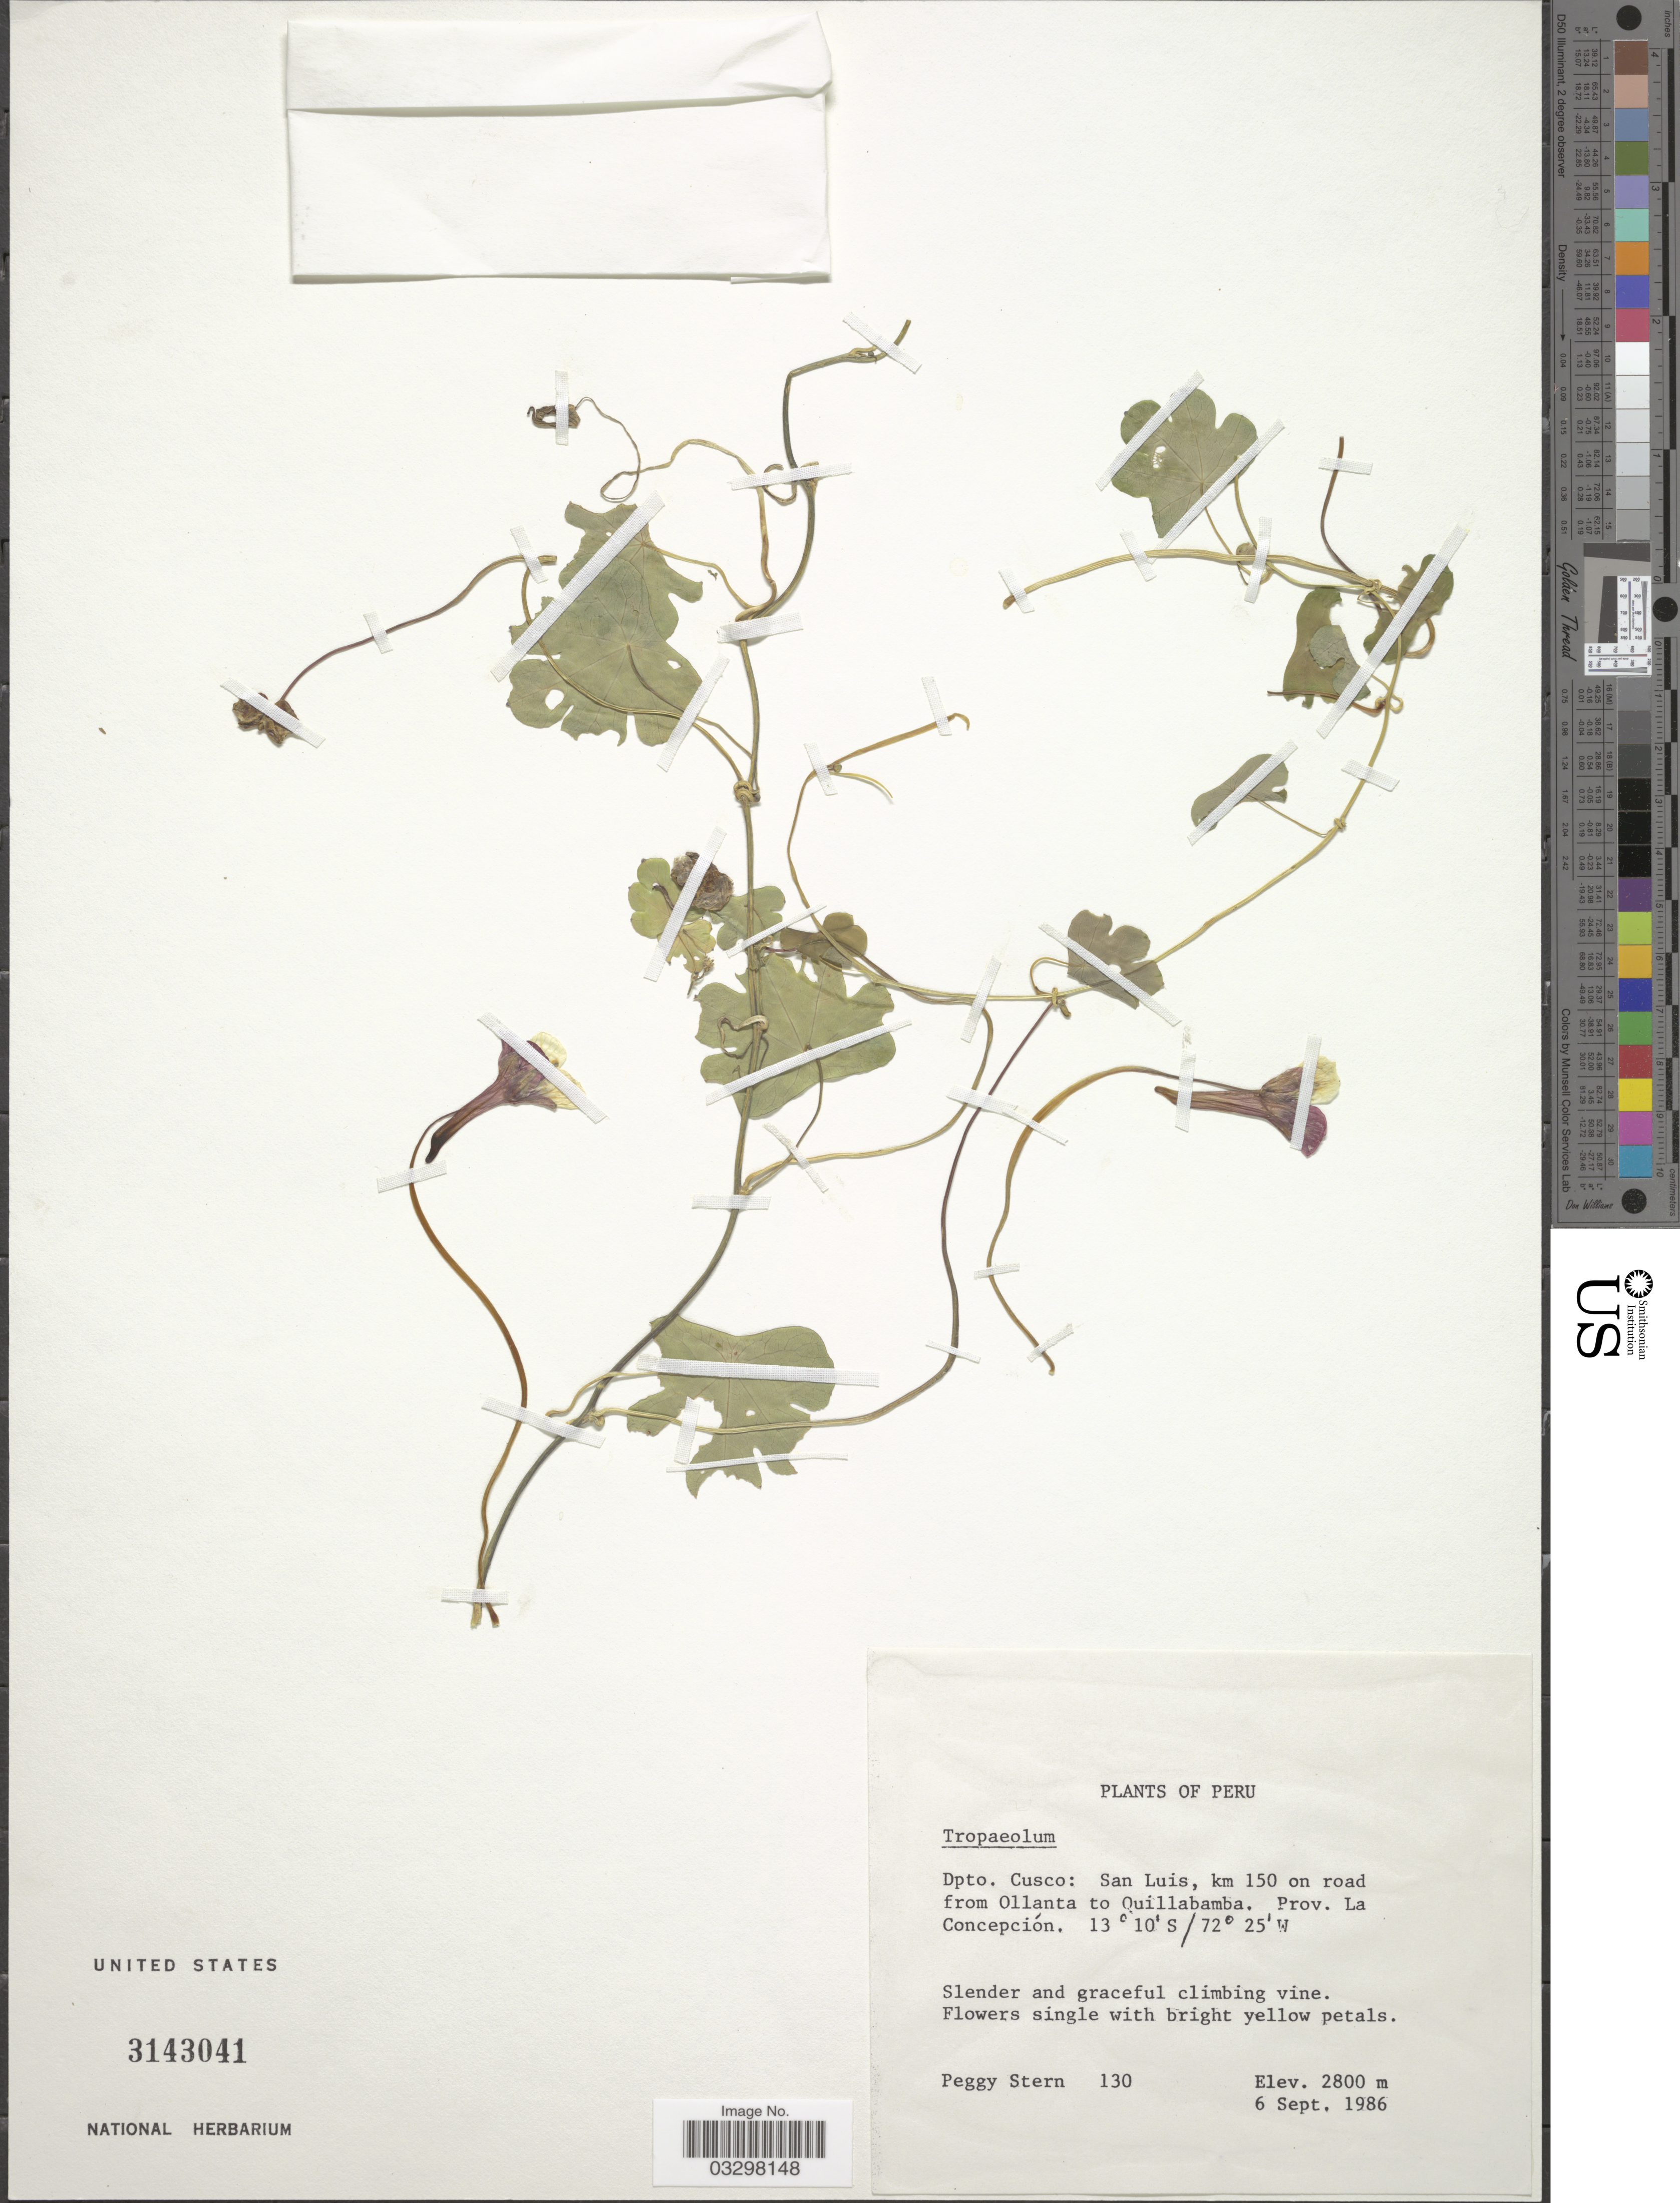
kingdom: Plantae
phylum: Tracheophyta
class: Magnoliopsida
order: Brassicales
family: Tropaeolaceae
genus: Tropaeolum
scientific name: Tropaeolum sp.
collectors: P. Stern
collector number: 130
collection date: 1986-09-06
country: Peru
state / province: Cusco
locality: Dpto. Cusco: San Luis, km 150 on road from Ollanta to Quillabamba. Prov. La Concepción.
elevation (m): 2800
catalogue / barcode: US 3143041